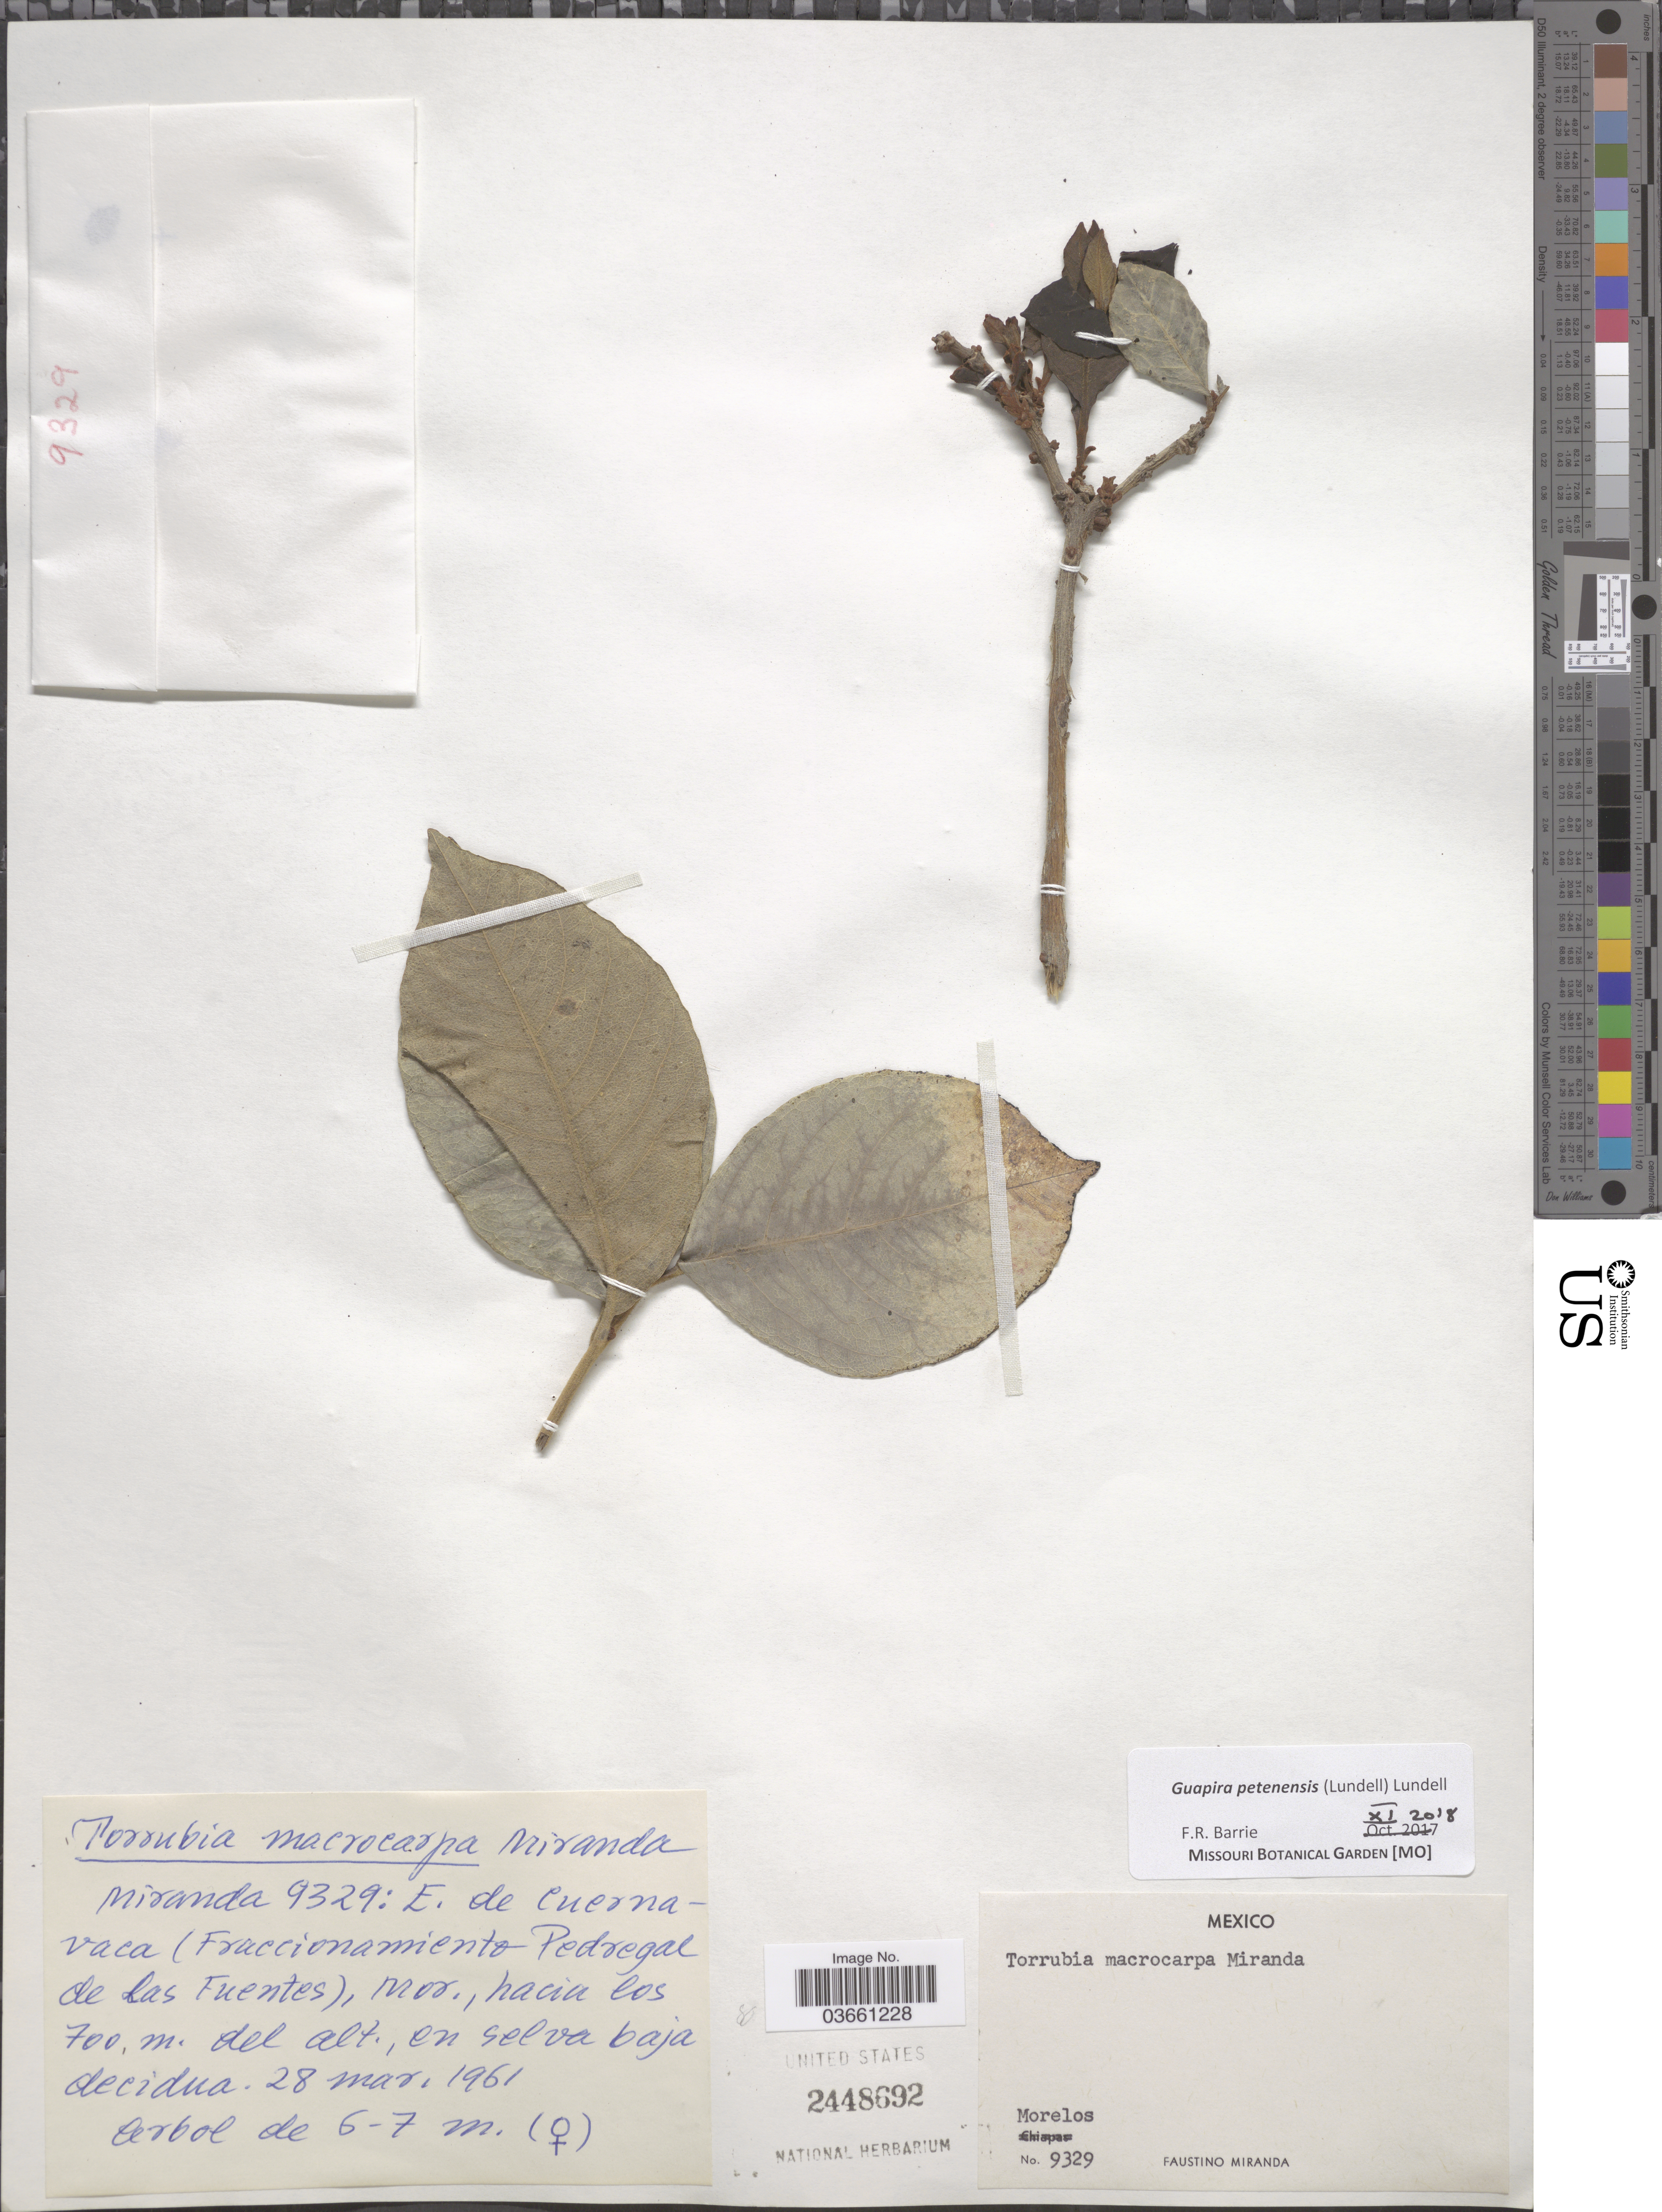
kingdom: Plantae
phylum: Tracheophyta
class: Magnoliopsida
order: Caryophyllales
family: Nyctaginaceae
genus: Guapira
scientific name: Guapira petenensis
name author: (Lundell) Lundell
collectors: F. Miranda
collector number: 9329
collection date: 1961-03-28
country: Mexico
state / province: Morelos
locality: E. de Cuernavaca (Fraccionamiento Pedregal de Las Fuenteas).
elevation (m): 700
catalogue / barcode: US 2448692